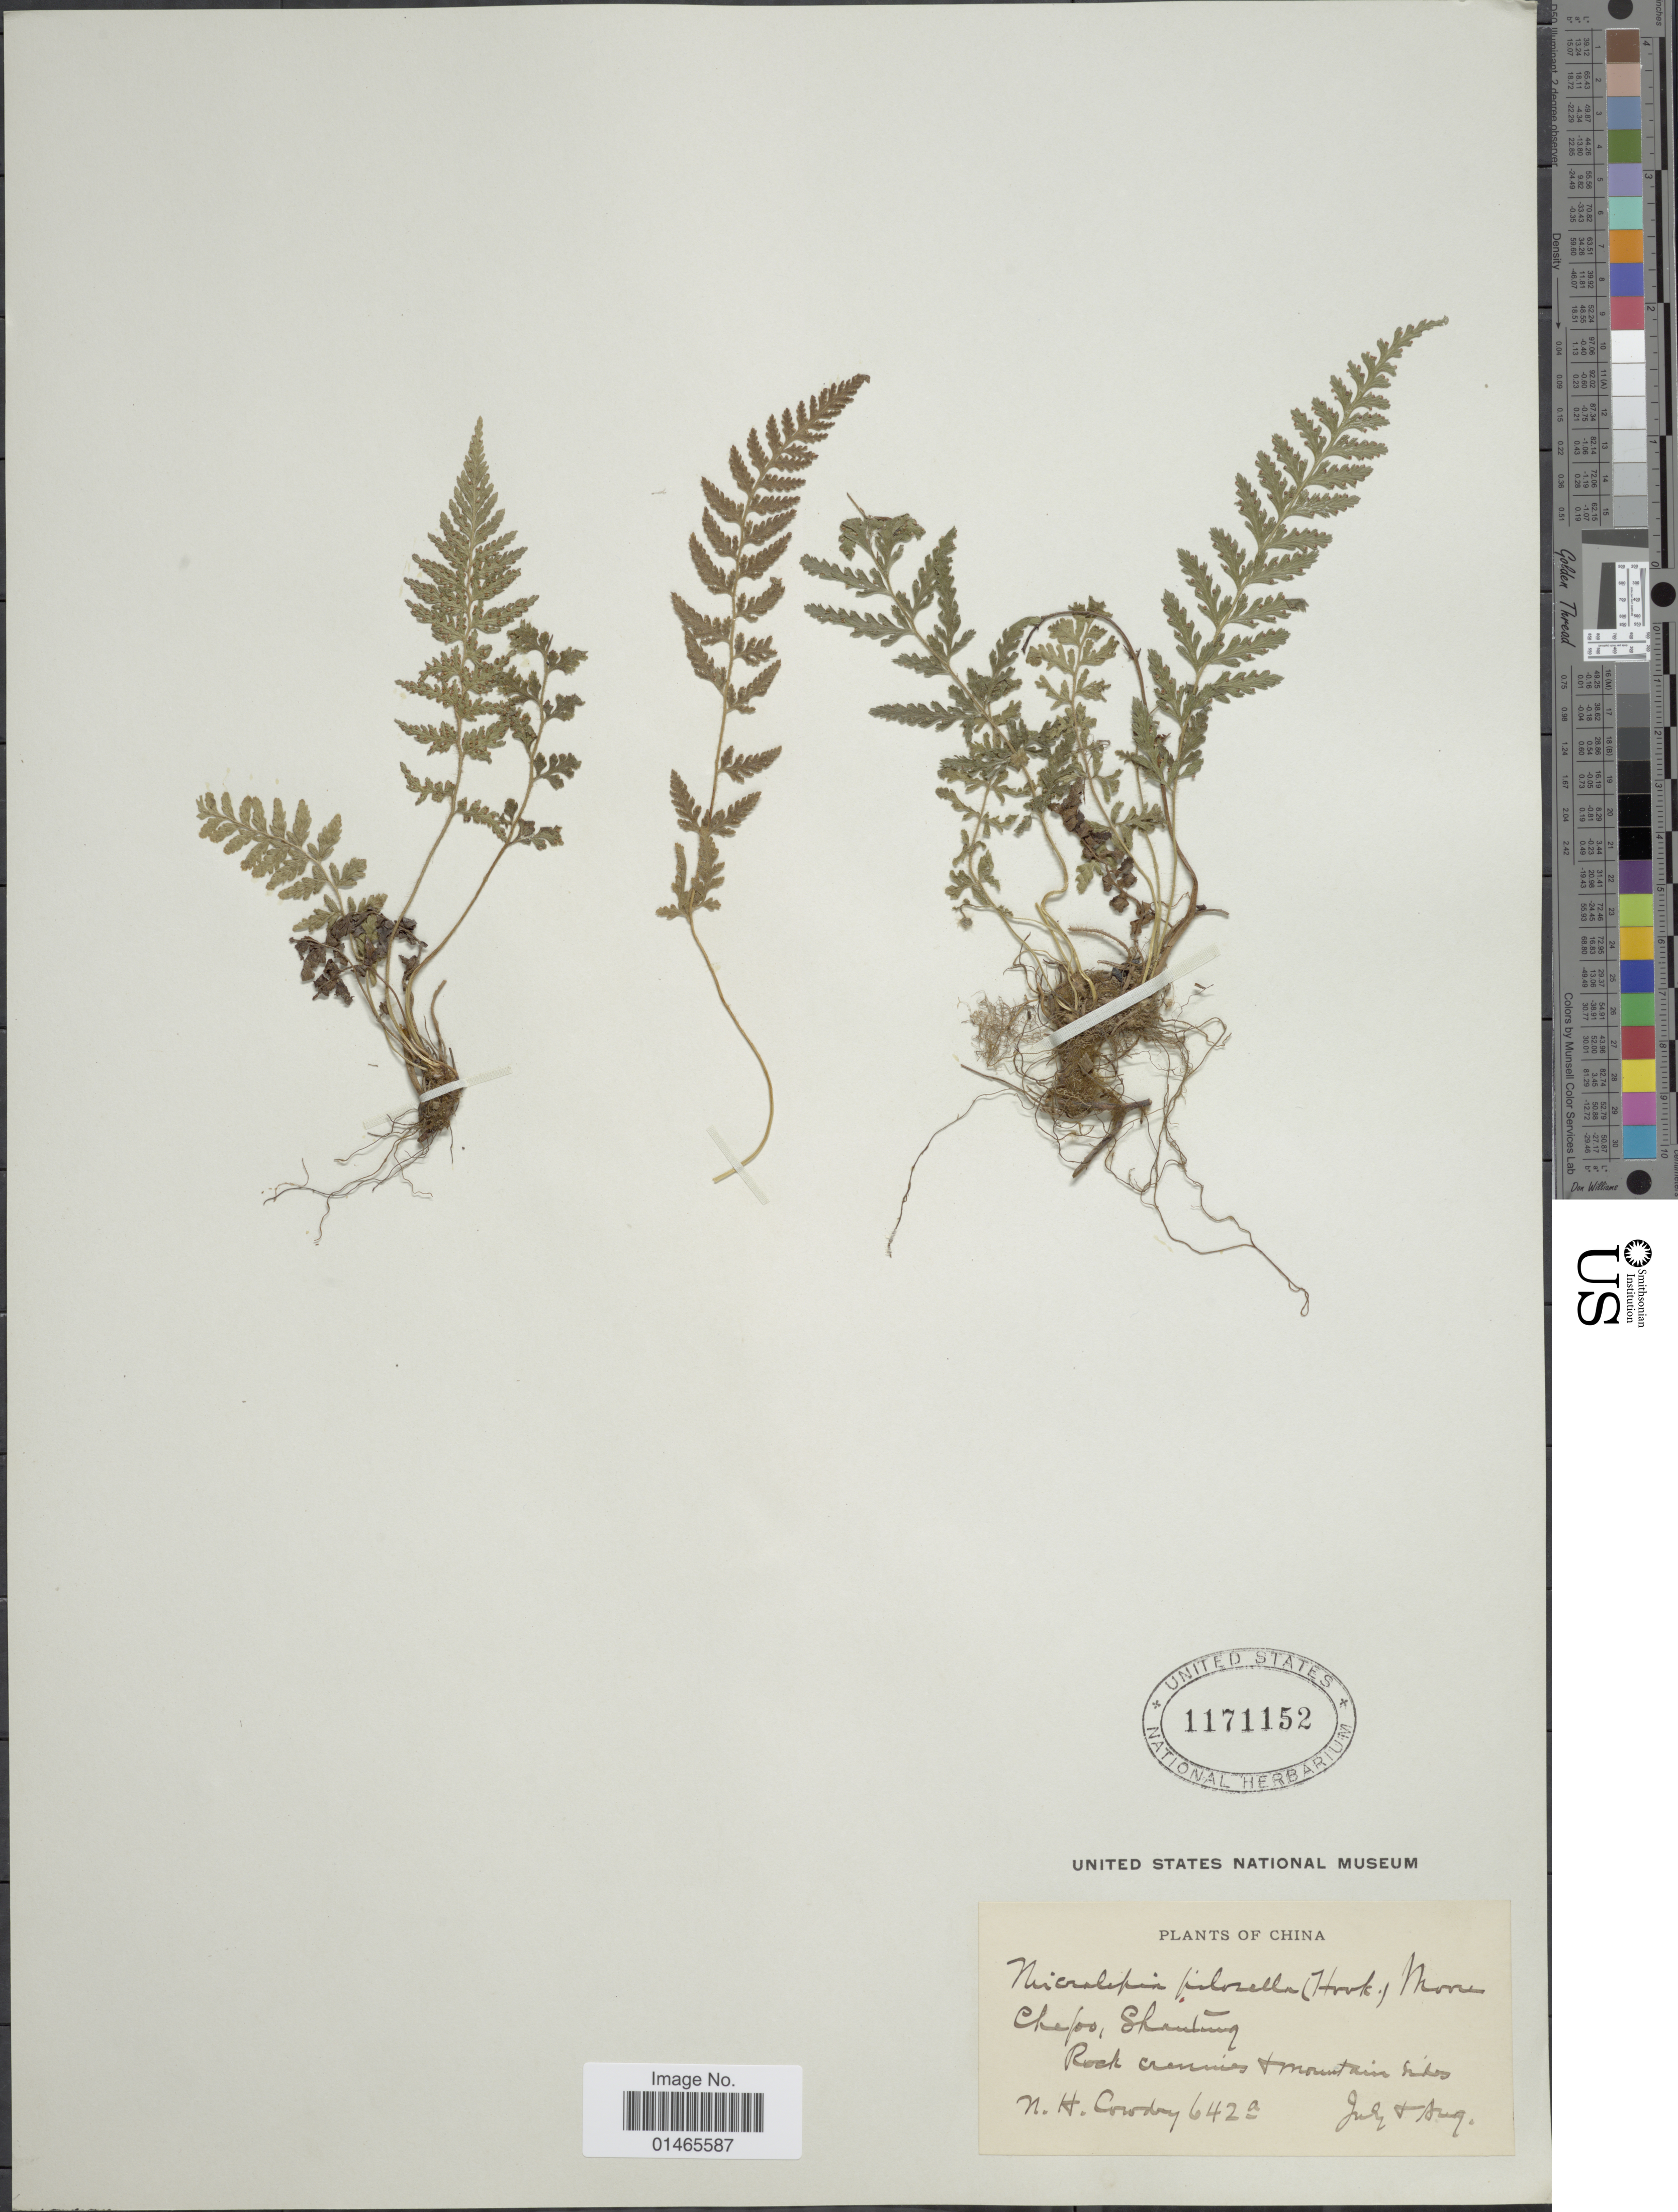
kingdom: Plantae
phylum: Tracheophyta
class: Polypodiopsida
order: Polypodiales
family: Dennstaedtiaceae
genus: Microlepia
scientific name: Microlepia pilosella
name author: (Hook.) T. Moore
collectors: N. H. Cowdry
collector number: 642a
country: China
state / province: Shandong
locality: Chepoo, Rcok cranies, Mountain smiles [interpreted]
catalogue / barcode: US 1171152